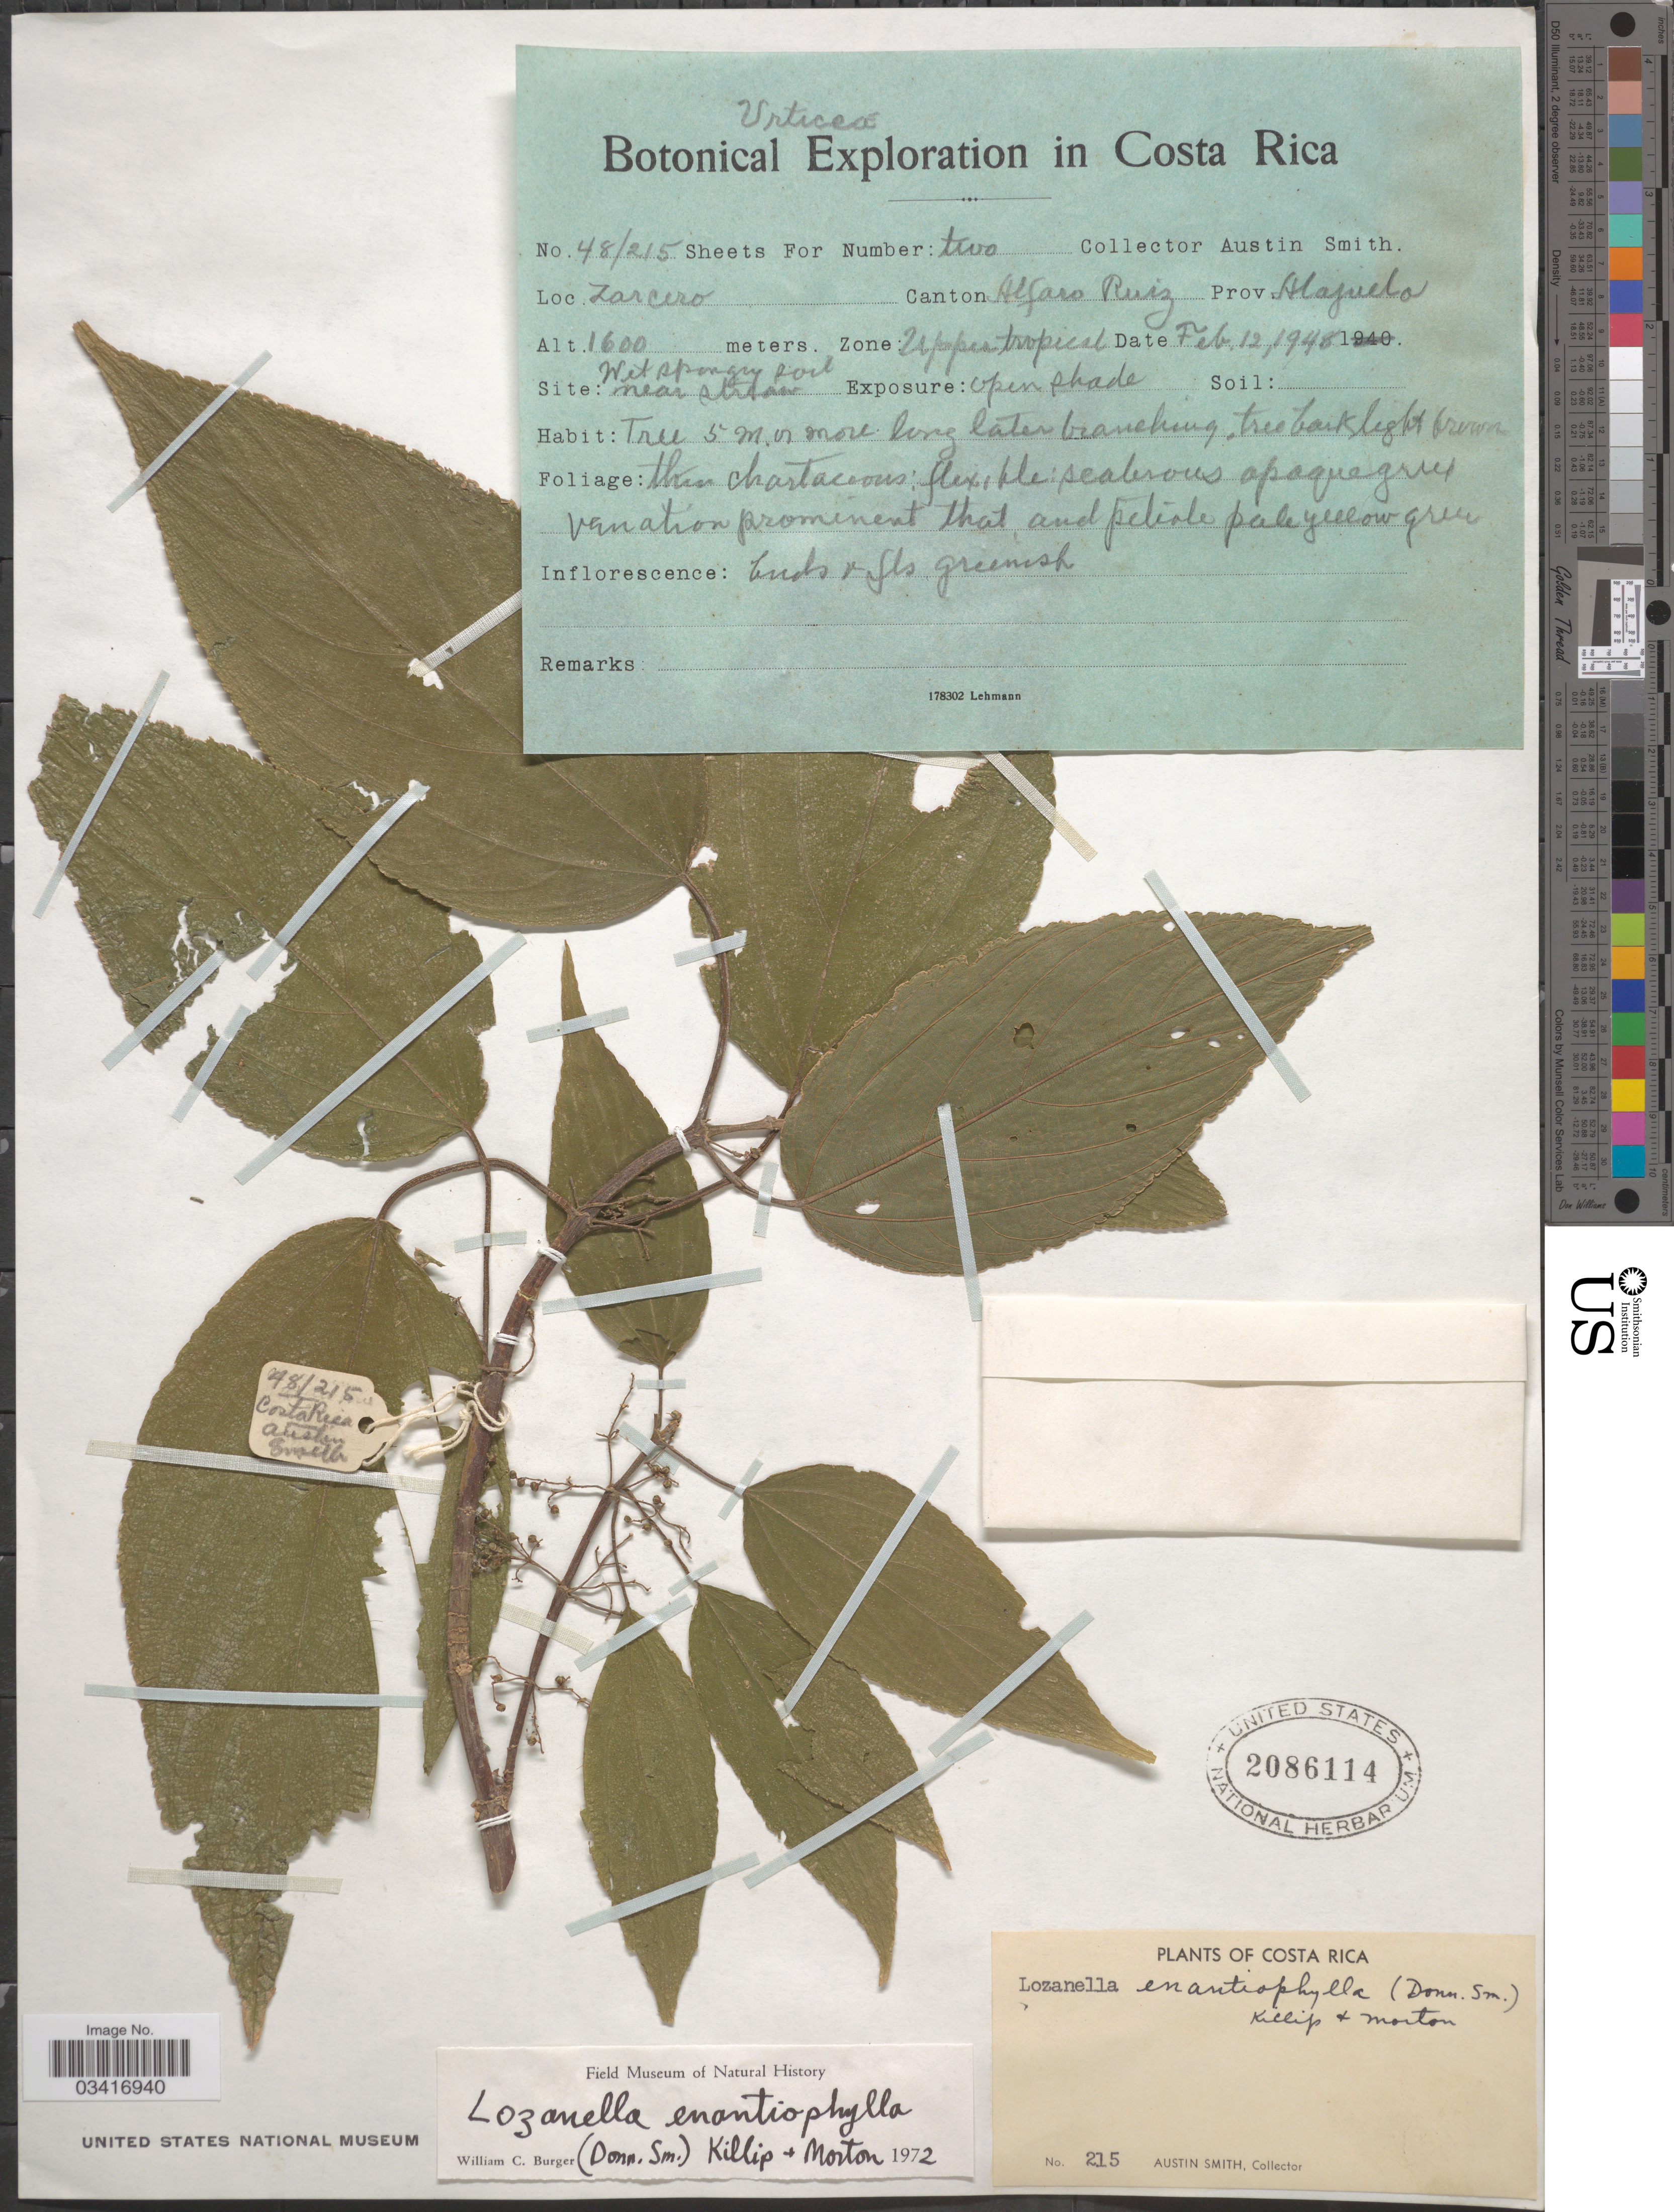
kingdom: Plantae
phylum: Tracheophyta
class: Magnoliopsida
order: Rosales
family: Cannabaceae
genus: Lozanella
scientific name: Lozanella enantiophylla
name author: (Donn. Sm.) Killip & C.V. Morton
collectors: Aust P. Smith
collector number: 48/215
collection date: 1948-02-12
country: Costa Rica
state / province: Alajuela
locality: Zarcero. Canton Alfaro Ruiz.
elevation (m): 1600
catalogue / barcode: US 2086114